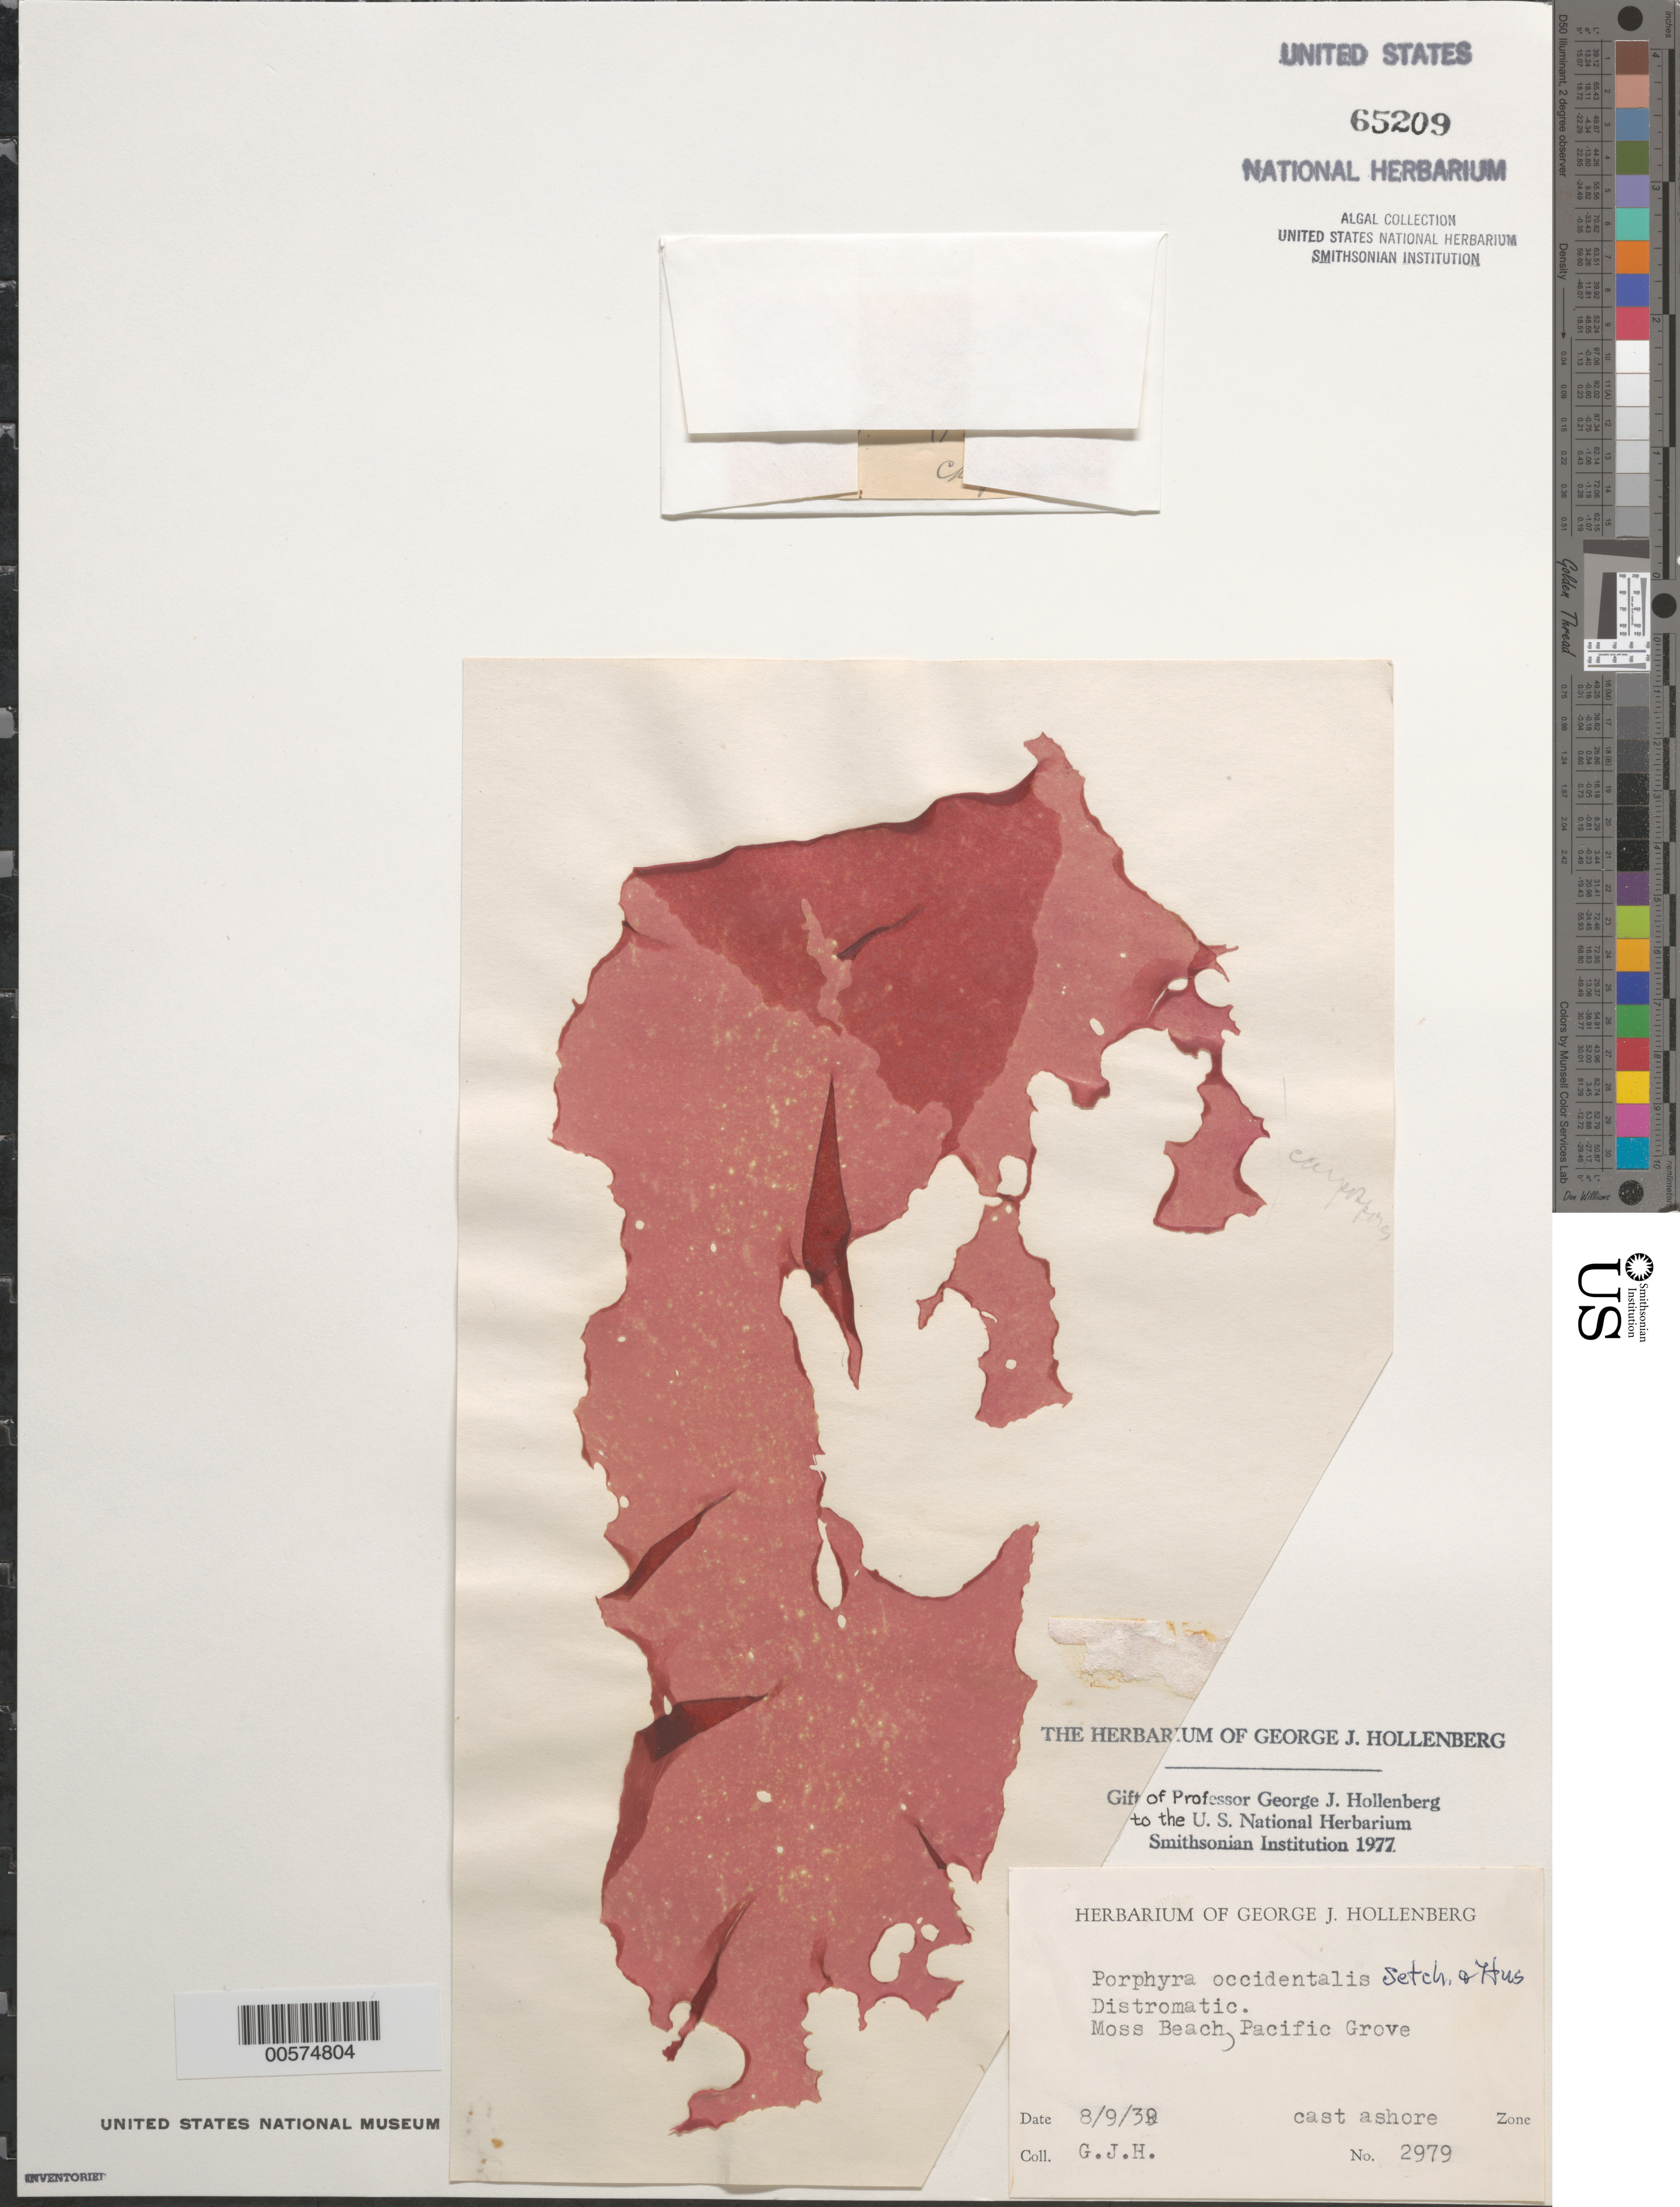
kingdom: Plantae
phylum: Rhodophyta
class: Bangiophyceae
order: Bangiales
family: Bangiaceae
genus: Porphyra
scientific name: Porphyra occidentalis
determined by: Hollenberg, George J.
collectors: G. Hollenberg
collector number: GJH 2979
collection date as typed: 09 Aug 1939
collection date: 1939-08-09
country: United States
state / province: California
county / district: Monterey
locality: Moss Beach, Pacific Grove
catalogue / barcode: US 65209